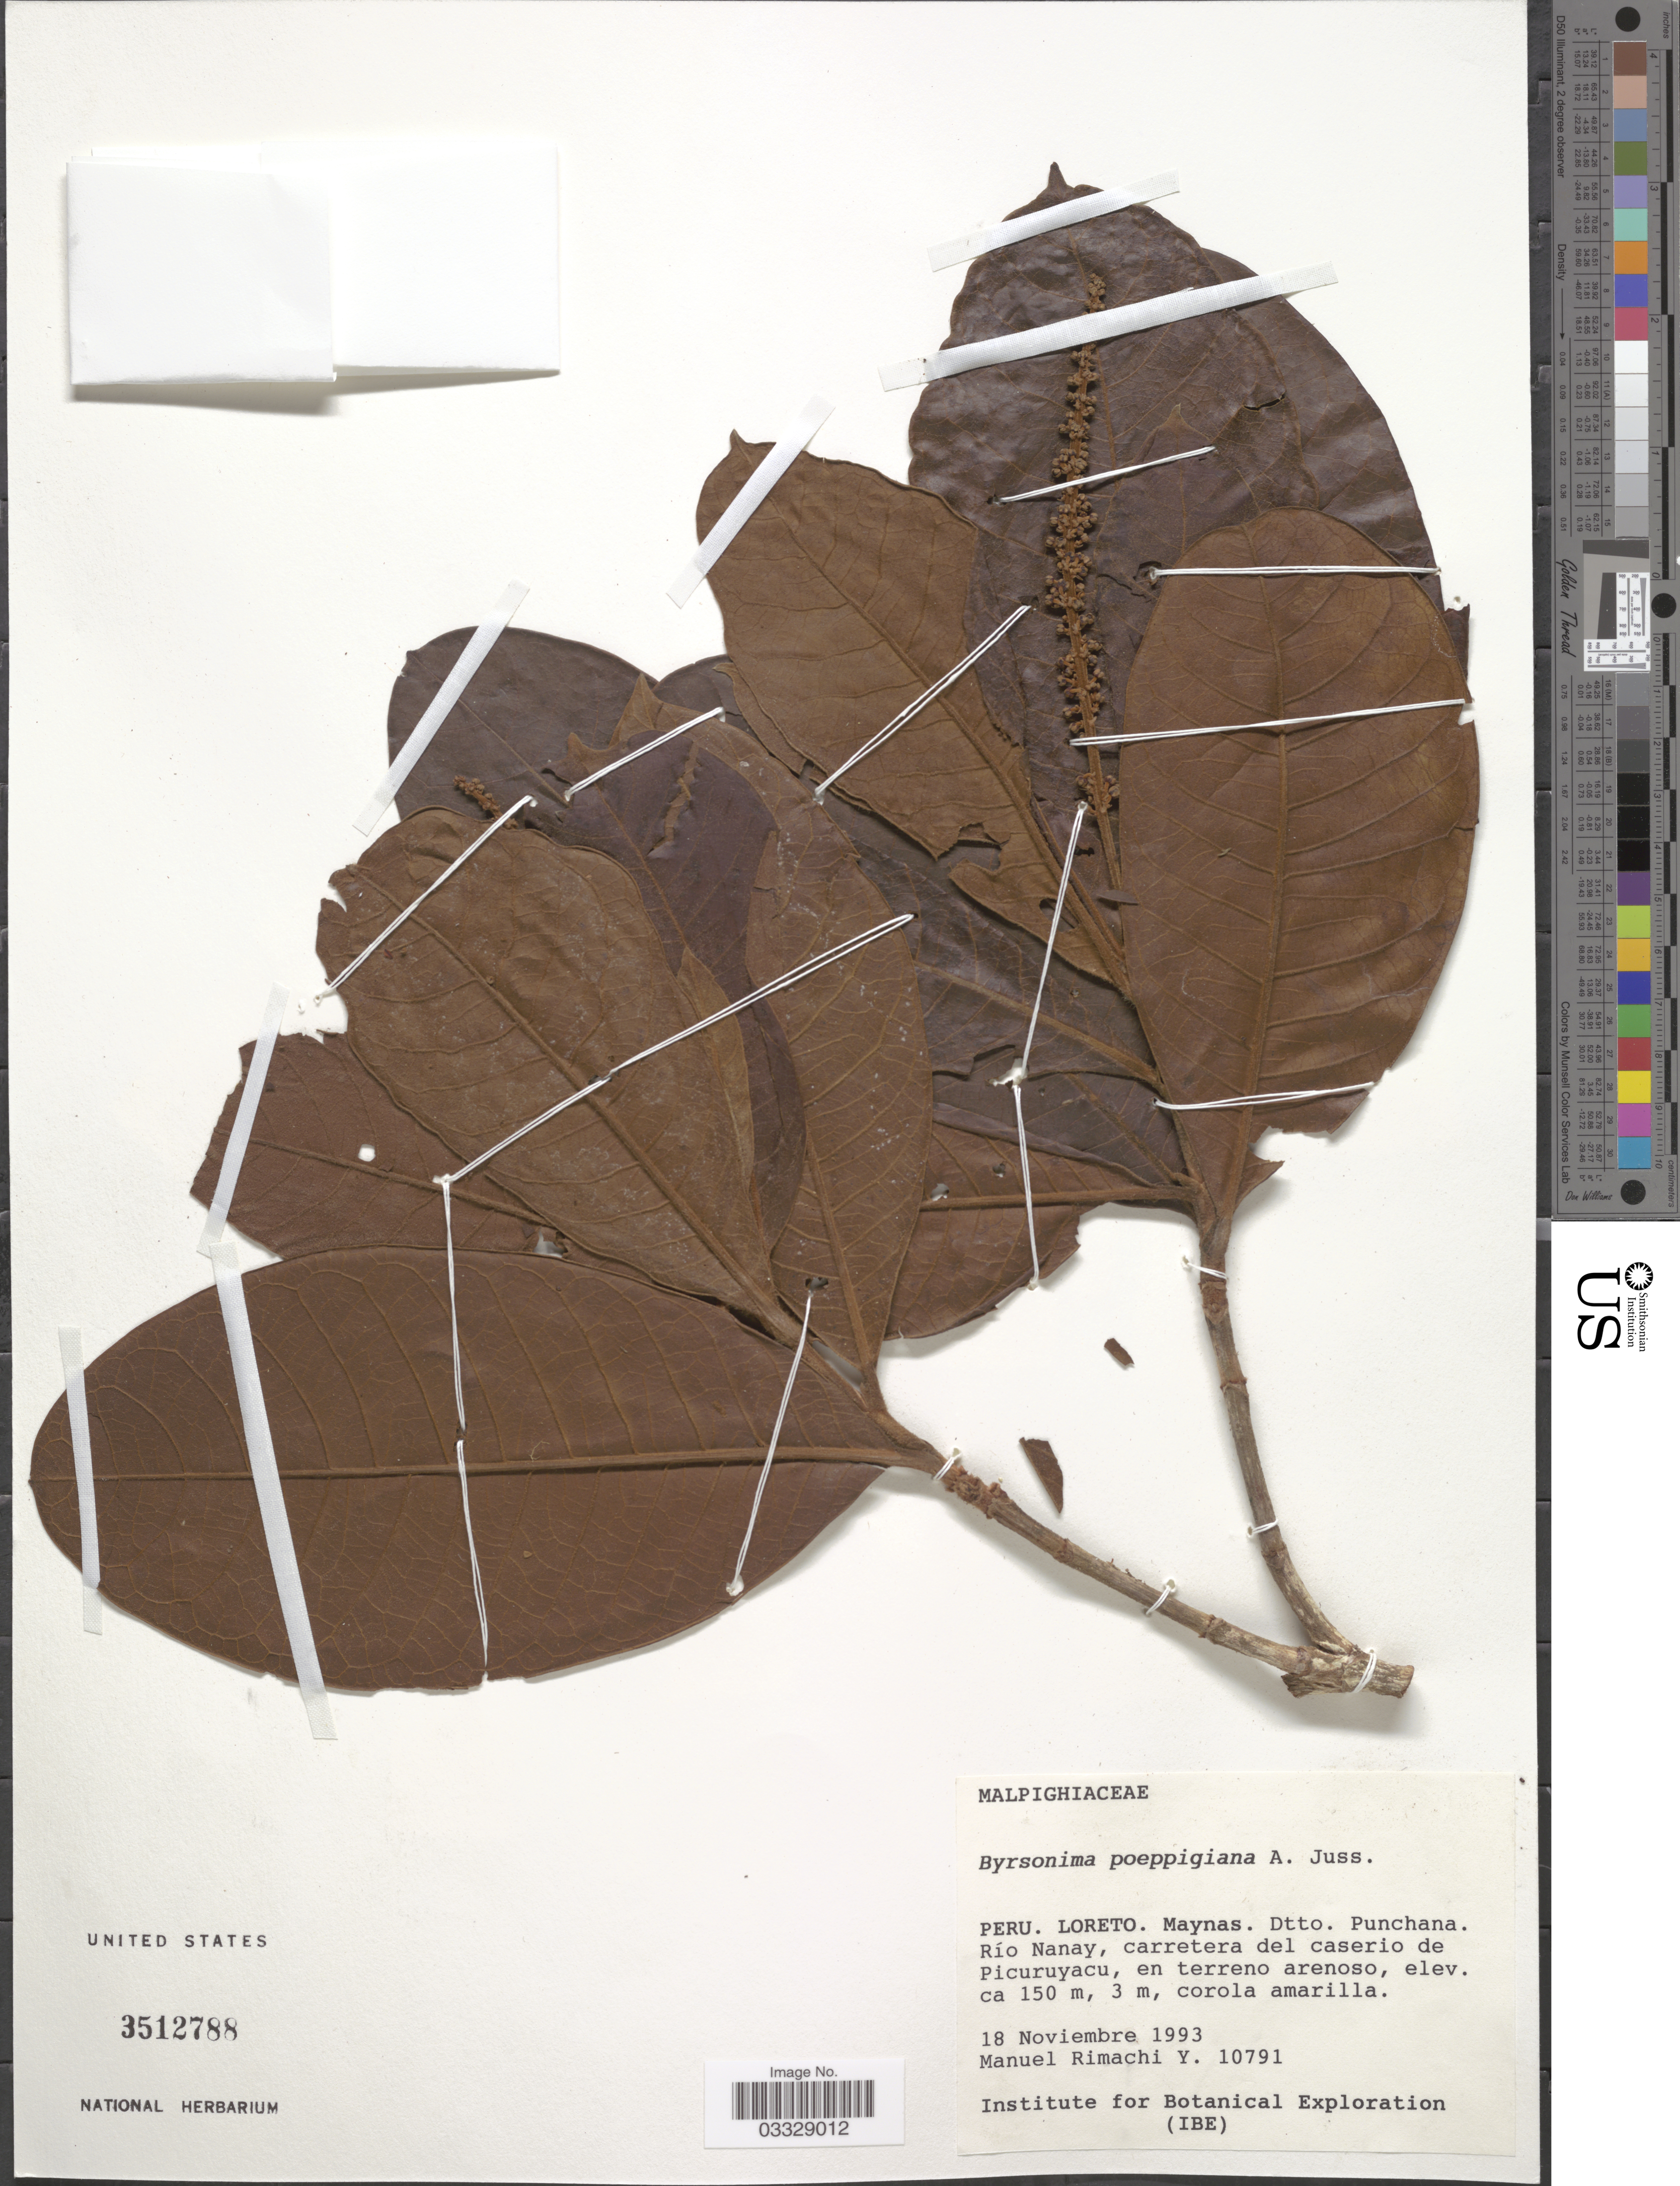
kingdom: Plantae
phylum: Tracheophyta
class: Magnoliopsida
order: Malpighiales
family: Malpighiaceae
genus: Byrsonima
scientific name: Byrsonima poeppigiana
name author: A. Juss.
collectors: M. Rimachi Y.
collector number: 10791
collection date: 1993-11-18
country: Peru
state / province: Loreto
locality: Maynas. Dtto. Punchana. Río Nanay, carretera del caserio de Picuruyacu.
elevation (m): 150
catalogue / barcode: US 3512788